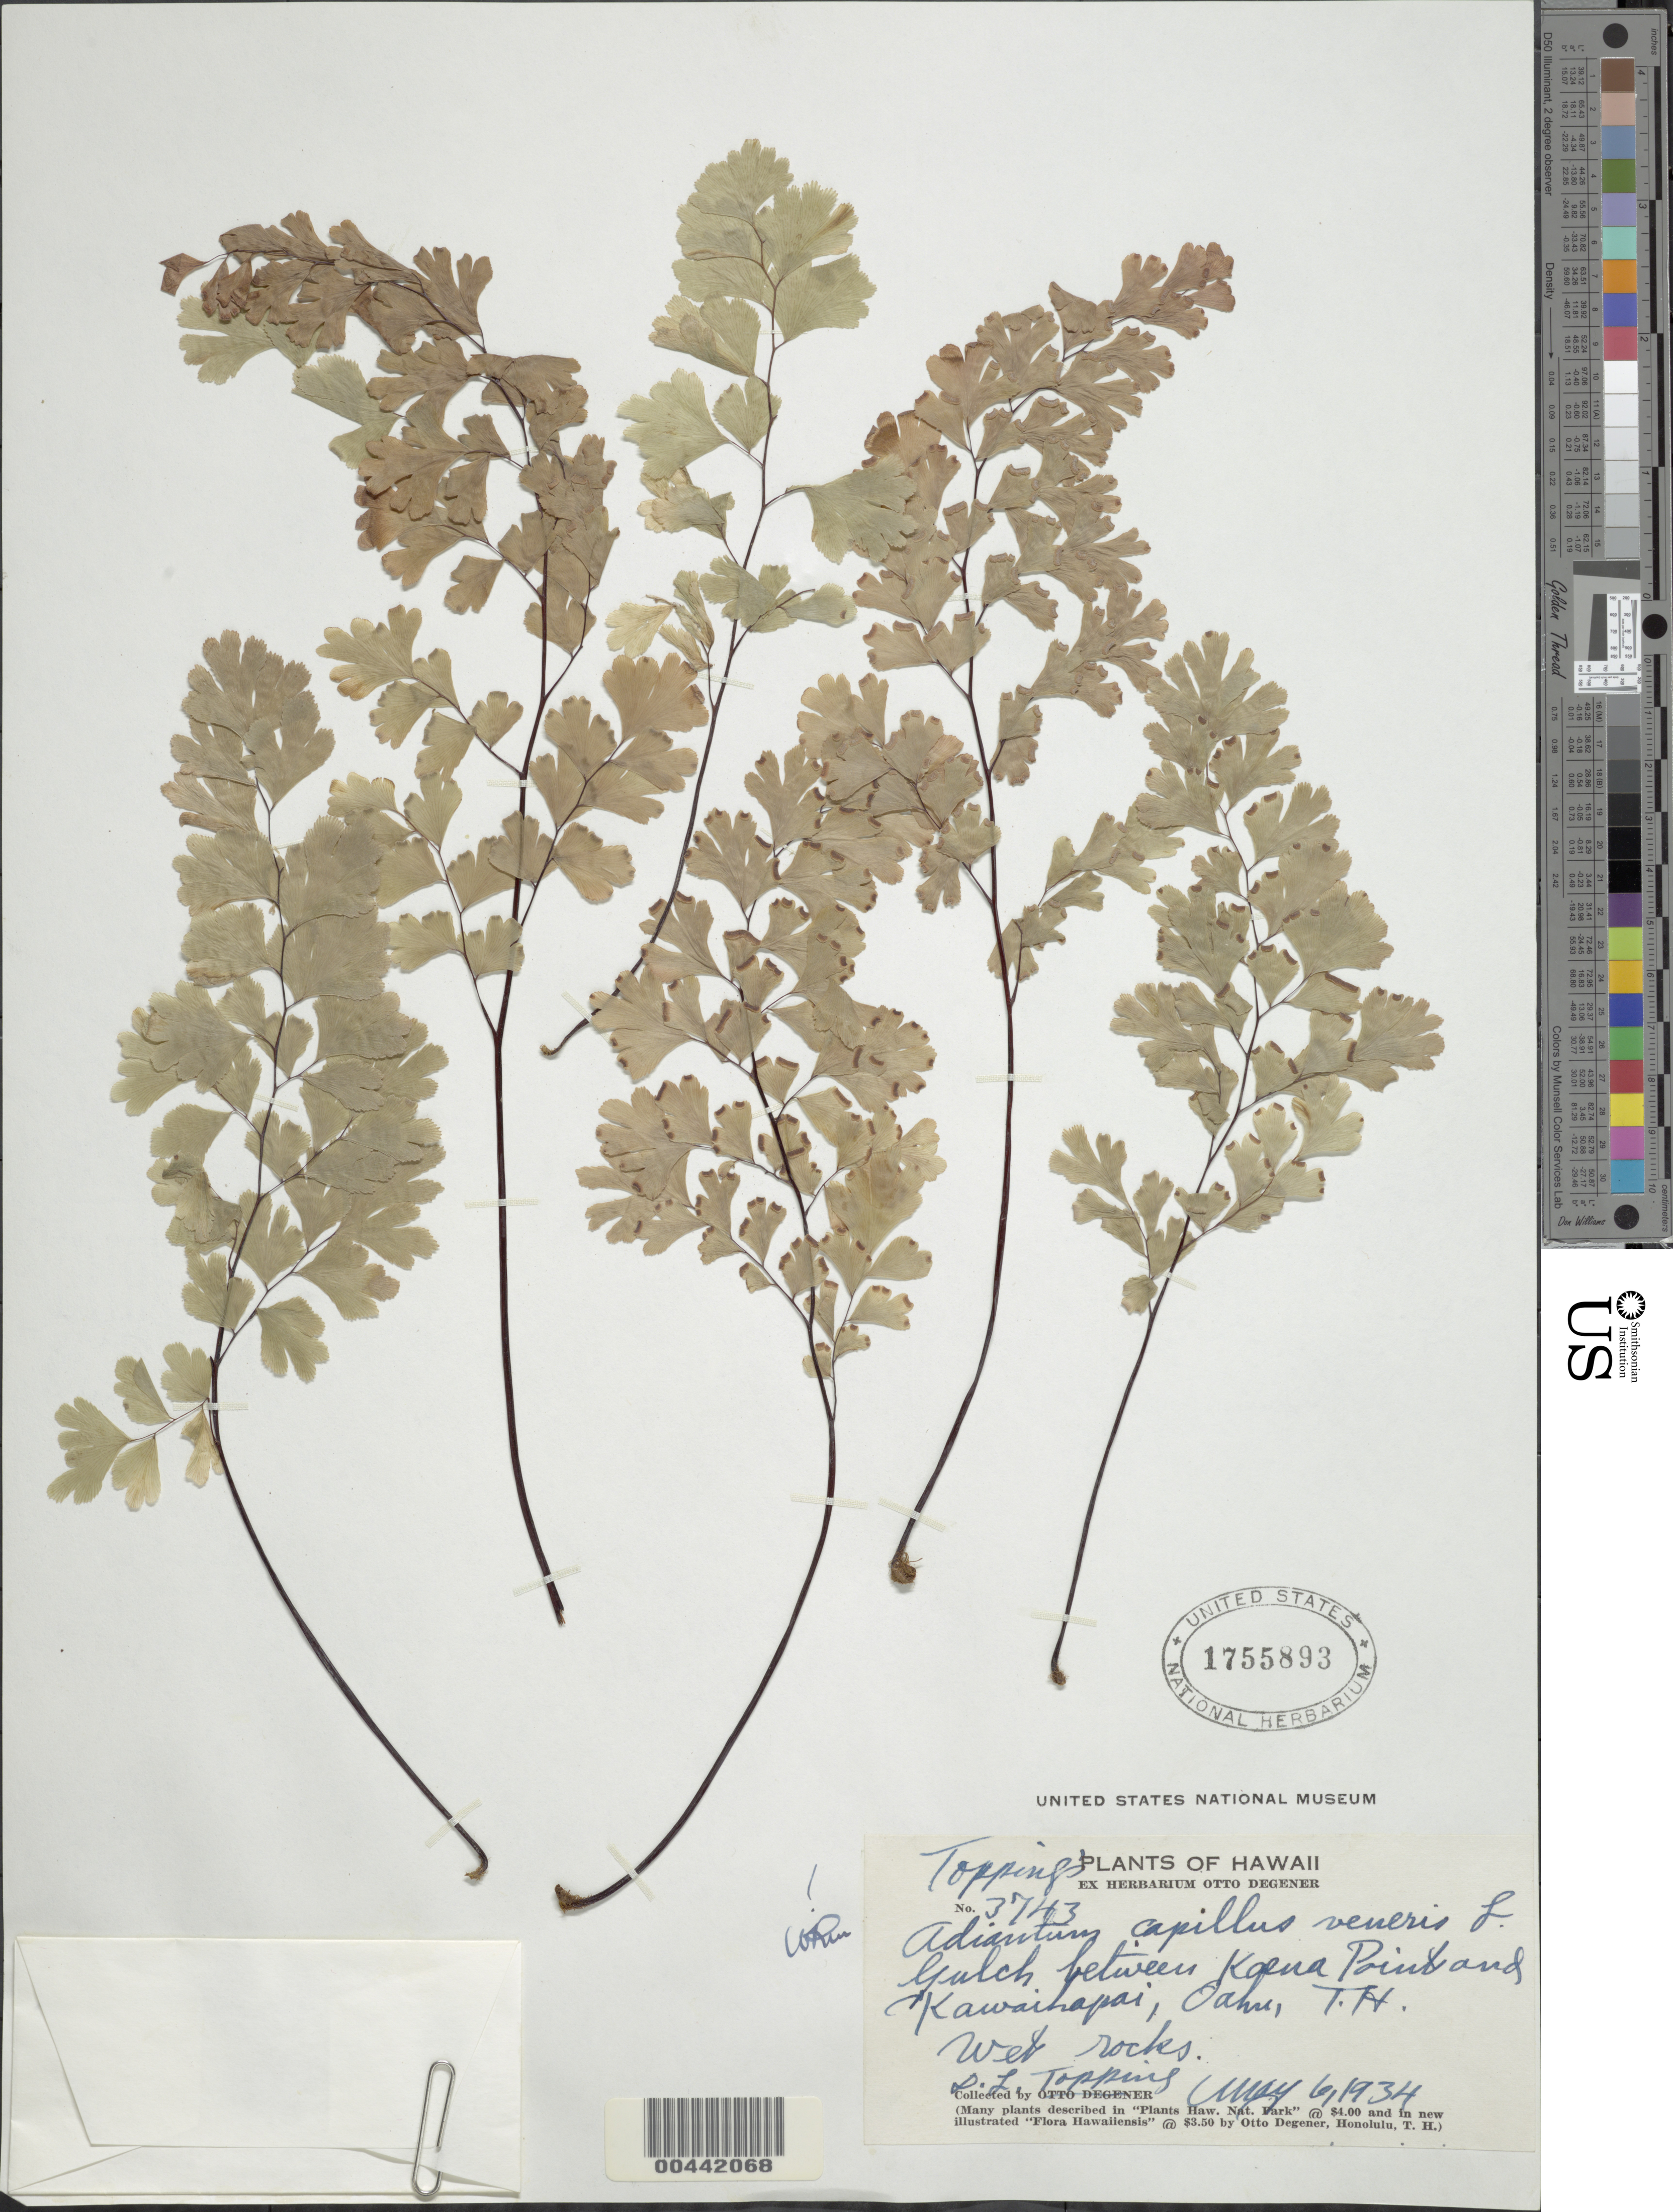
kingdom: Plantae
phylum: Tracheophyta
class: Polypodiopsida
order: Polypodiales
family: Pteridaceae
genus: Adiantum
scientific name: Adiantum capillus-veneris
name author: L.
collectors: D. L. Topping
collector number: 3743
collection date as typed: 6 May 1934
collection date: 1934-05-06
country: United States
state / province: Hawaii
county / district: Kauai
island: Kaua'i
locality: Gulch between Kaena Point and Kawaihapai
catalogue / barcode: US 1755893